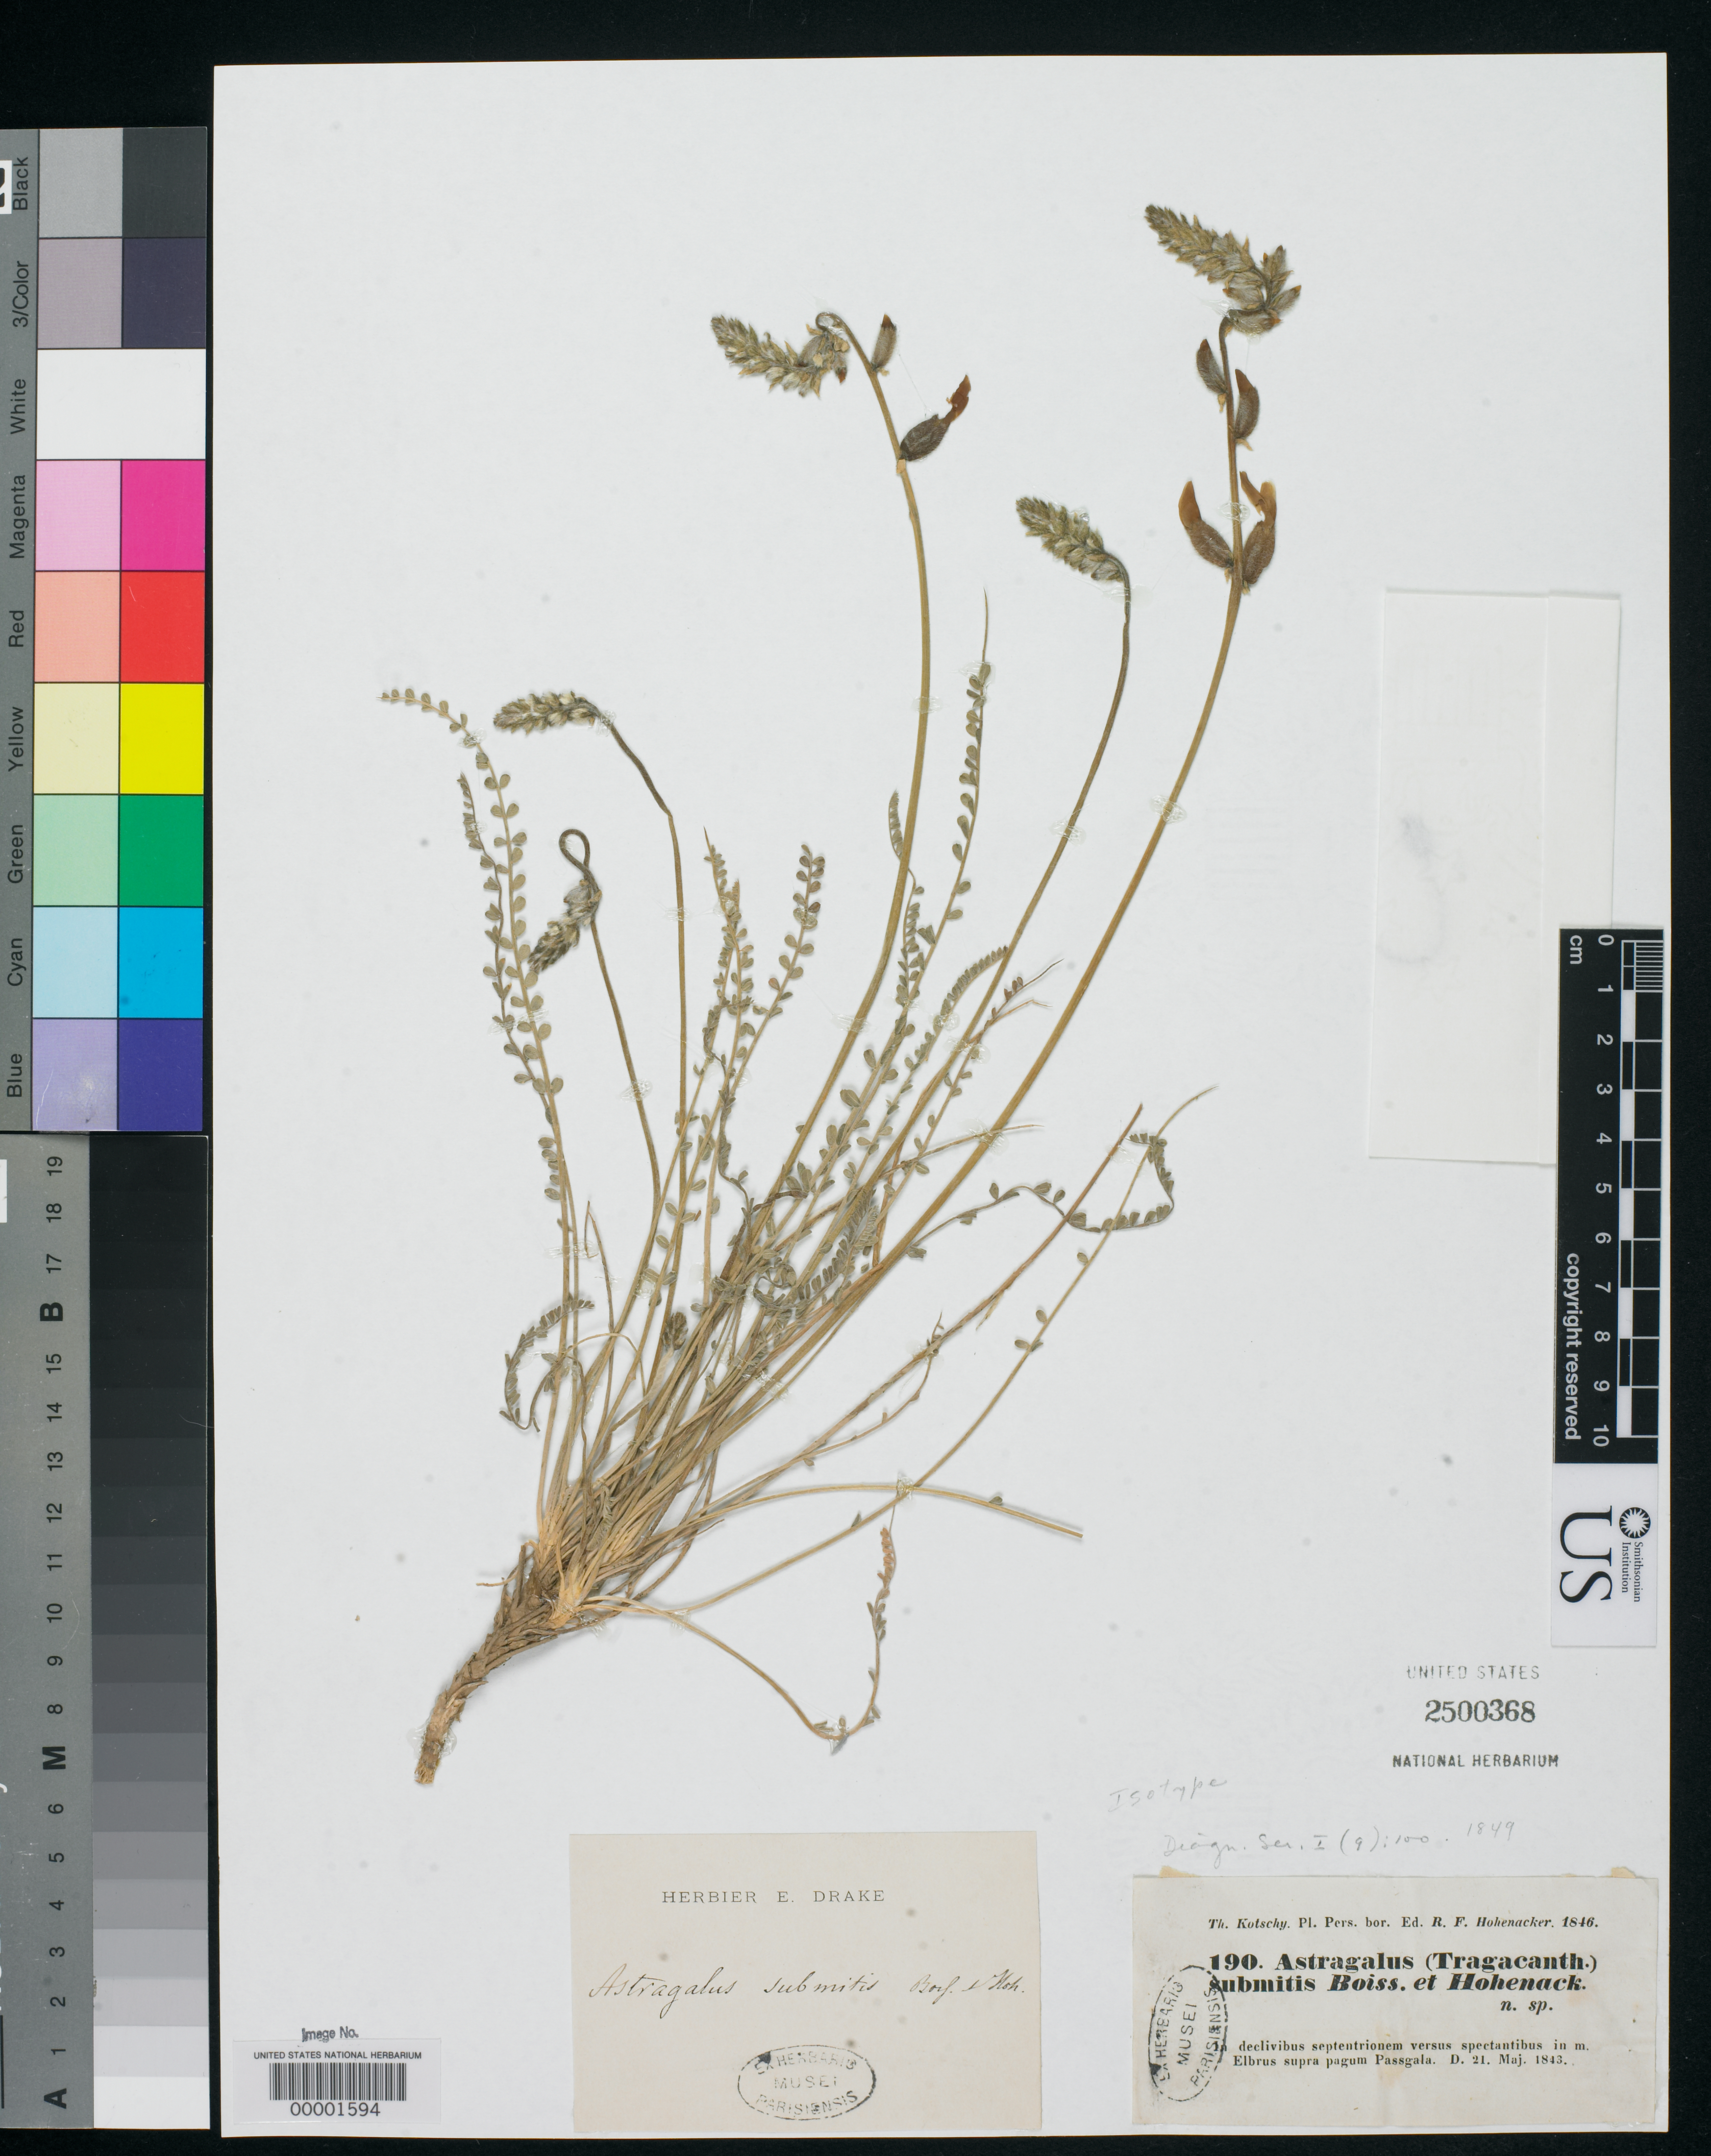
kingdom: Plantae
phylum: Tracheophyta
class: Magnoliopsida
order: Fabales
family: Fabaceae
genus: Astragalus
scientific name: Astragalus submitis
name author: Boiss. & Hohen.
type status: Isotype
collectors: K. G. Kotschy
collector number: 190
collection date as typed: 21 May 1843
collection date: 1843-05-21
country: Iran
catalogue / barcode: US 2500368